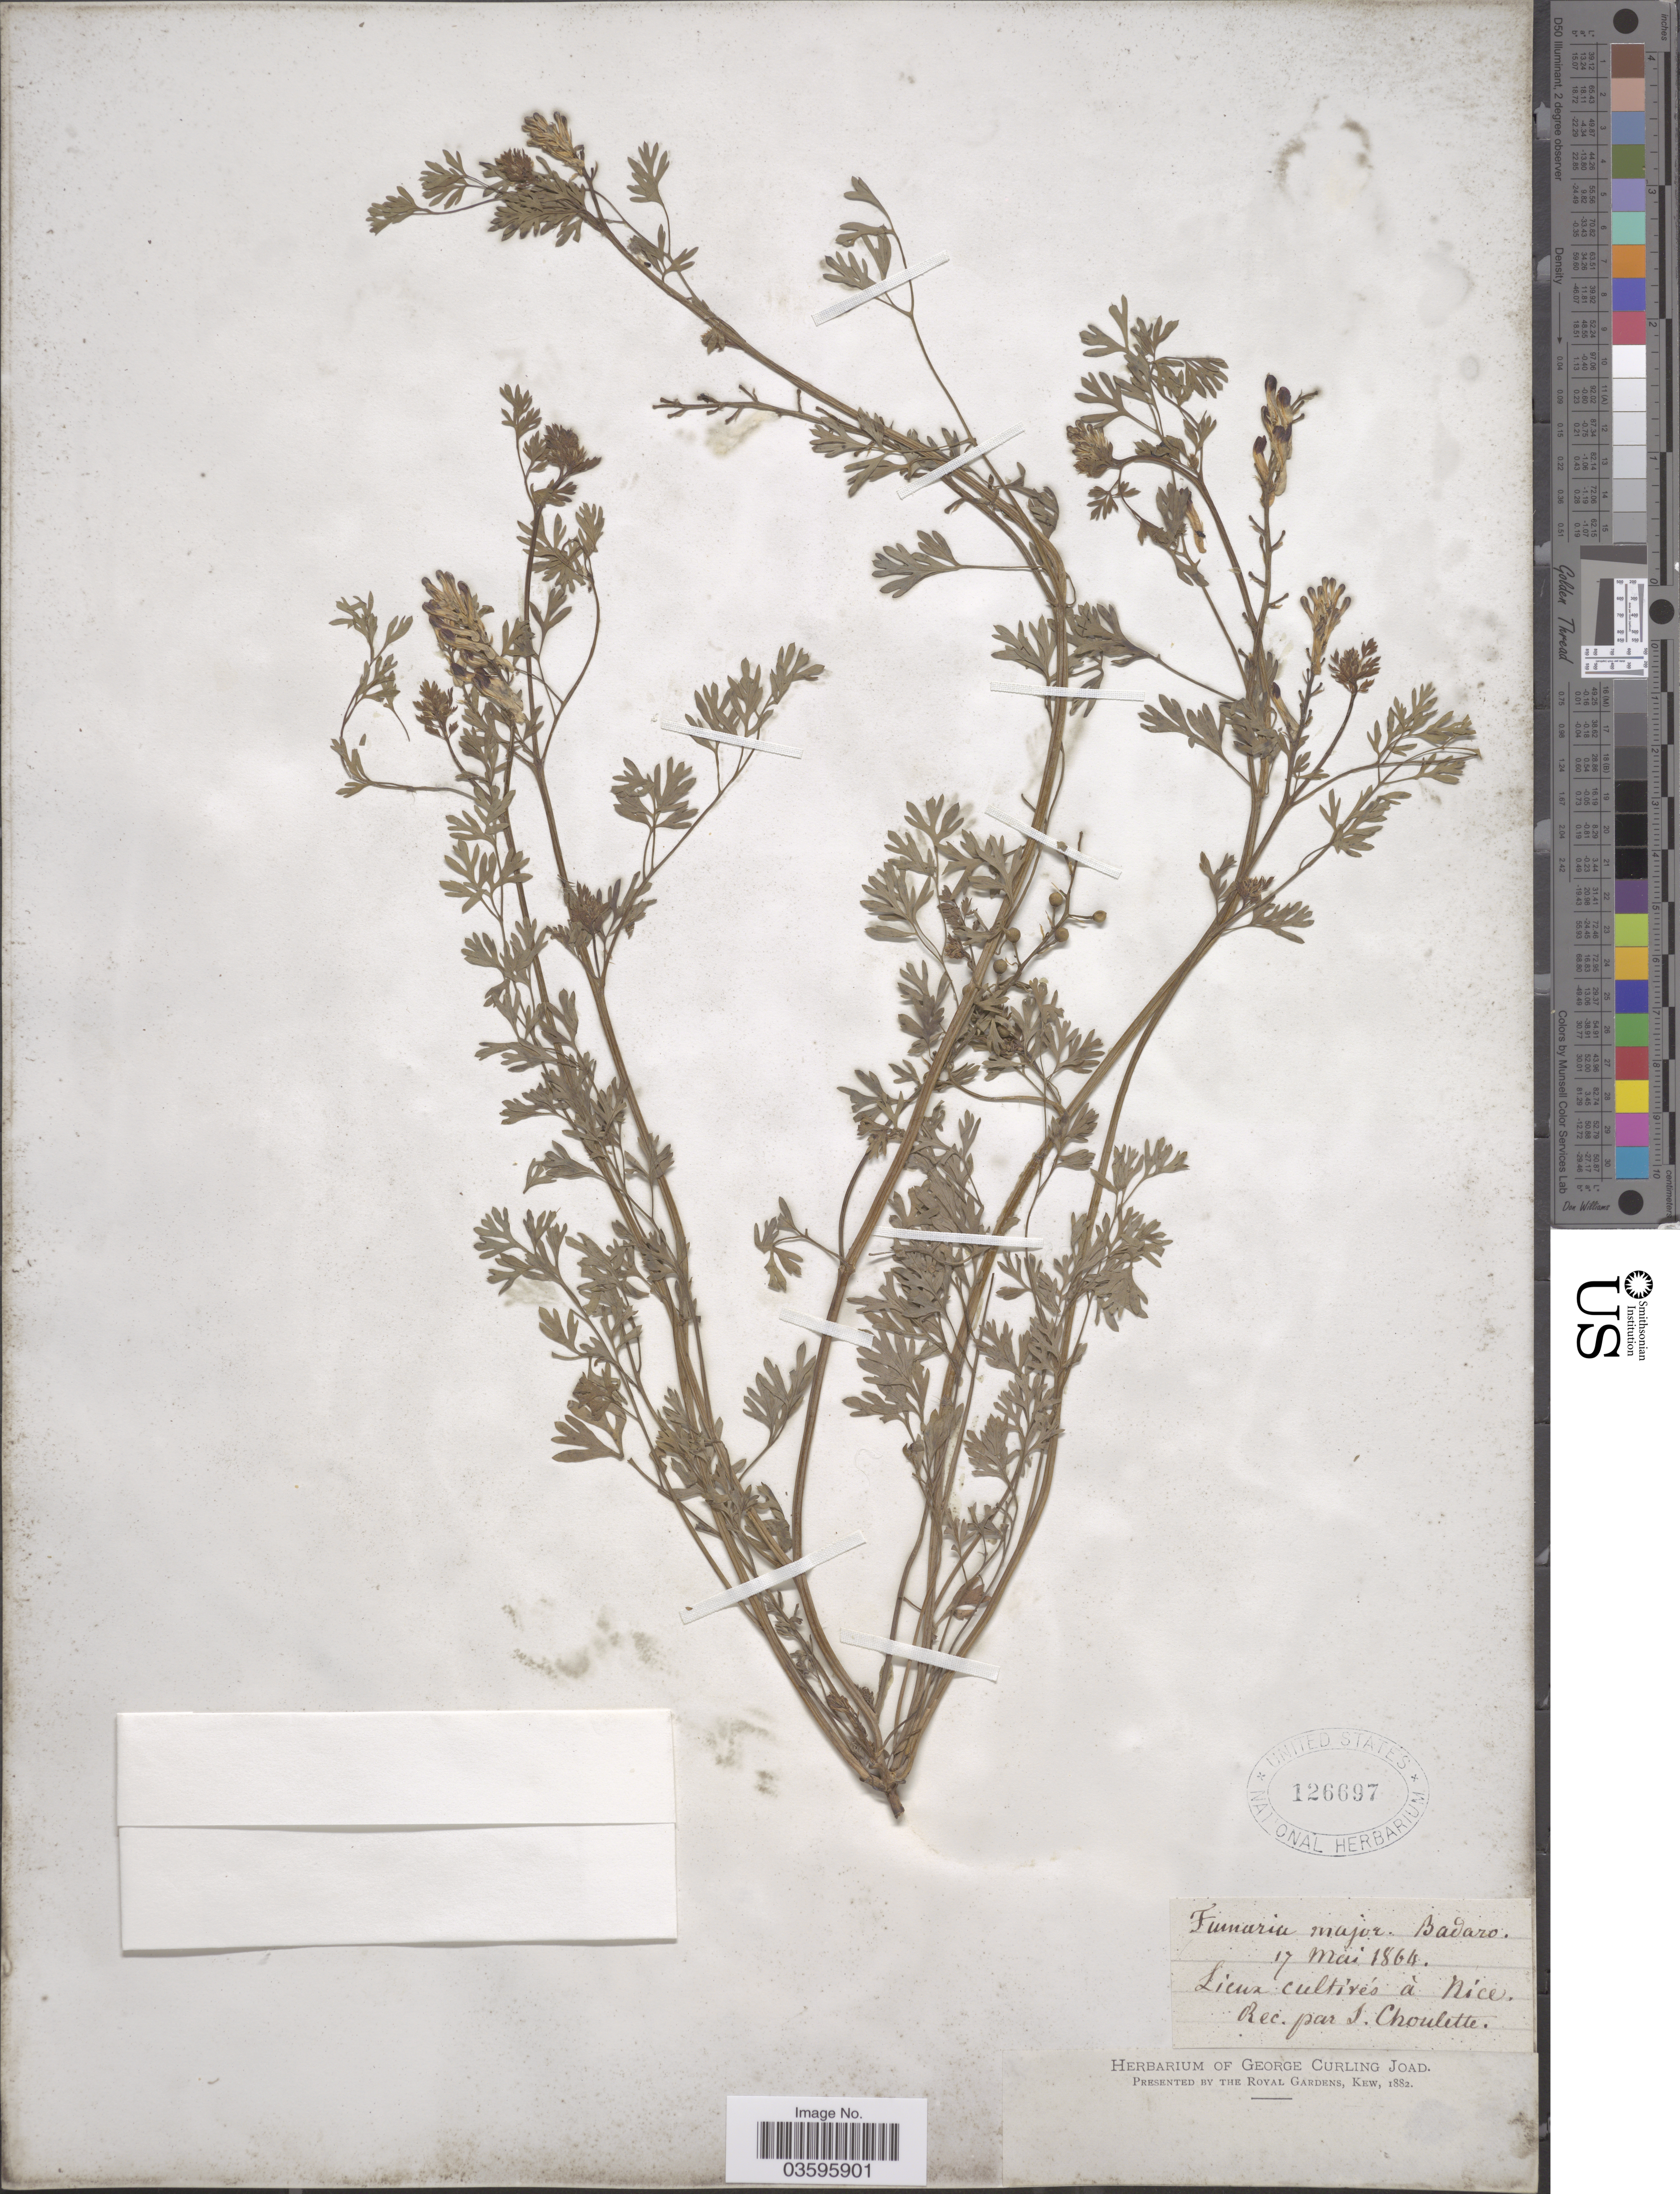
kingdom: Plantae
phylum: Tracheophyta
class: Magnoliopsida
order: Ranunculales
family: Papaveraceae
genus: Fumaria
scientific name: Fumaria major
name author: Roth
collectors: S. Choulette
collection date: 1864-05-17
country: France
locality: Lieux cultivés à Nice.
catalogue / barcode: US 126697